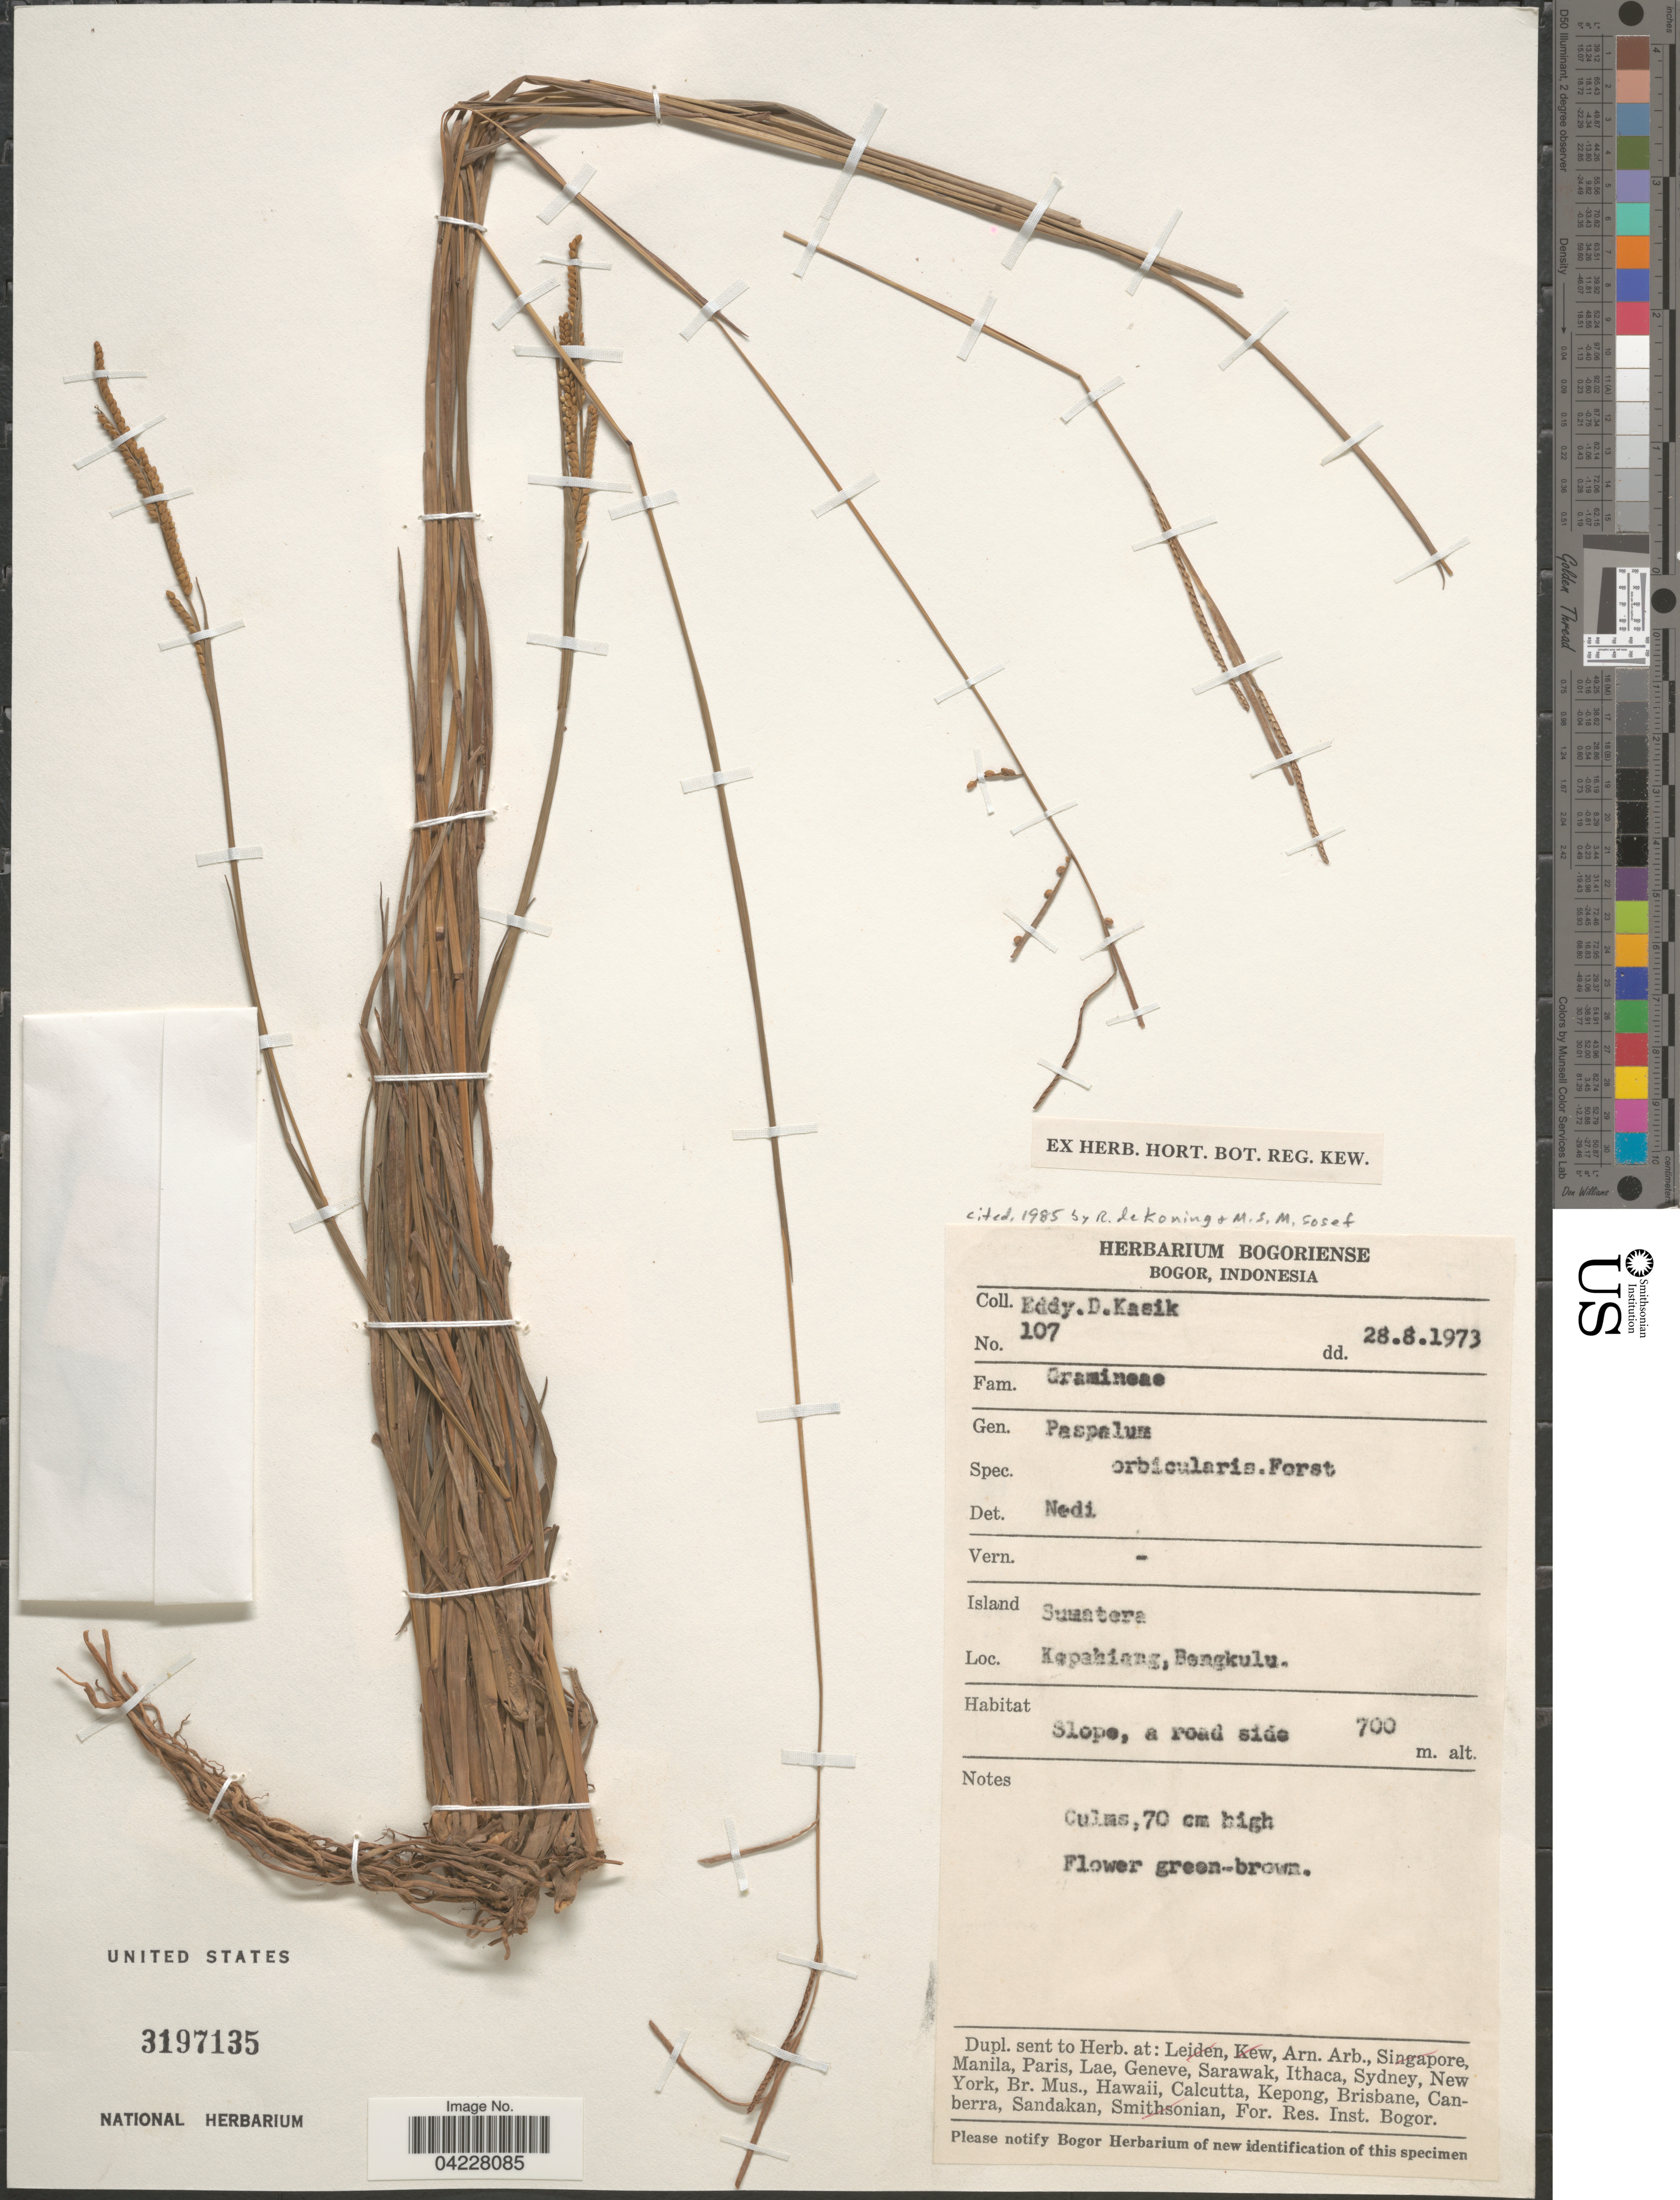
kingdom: Plantae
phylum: Tracheophyta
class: Liliopsida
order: Poales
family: Poaceae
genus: Paspalum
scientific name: Paspalum orbiculare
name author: G. Forst.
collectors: E. Kasik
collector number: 107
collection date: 1973-08-28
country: Indonesia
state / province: Sumatra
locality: Island Sumatera. Kepahiang, Bengkulu.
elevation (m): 700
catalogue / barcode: US 3197135